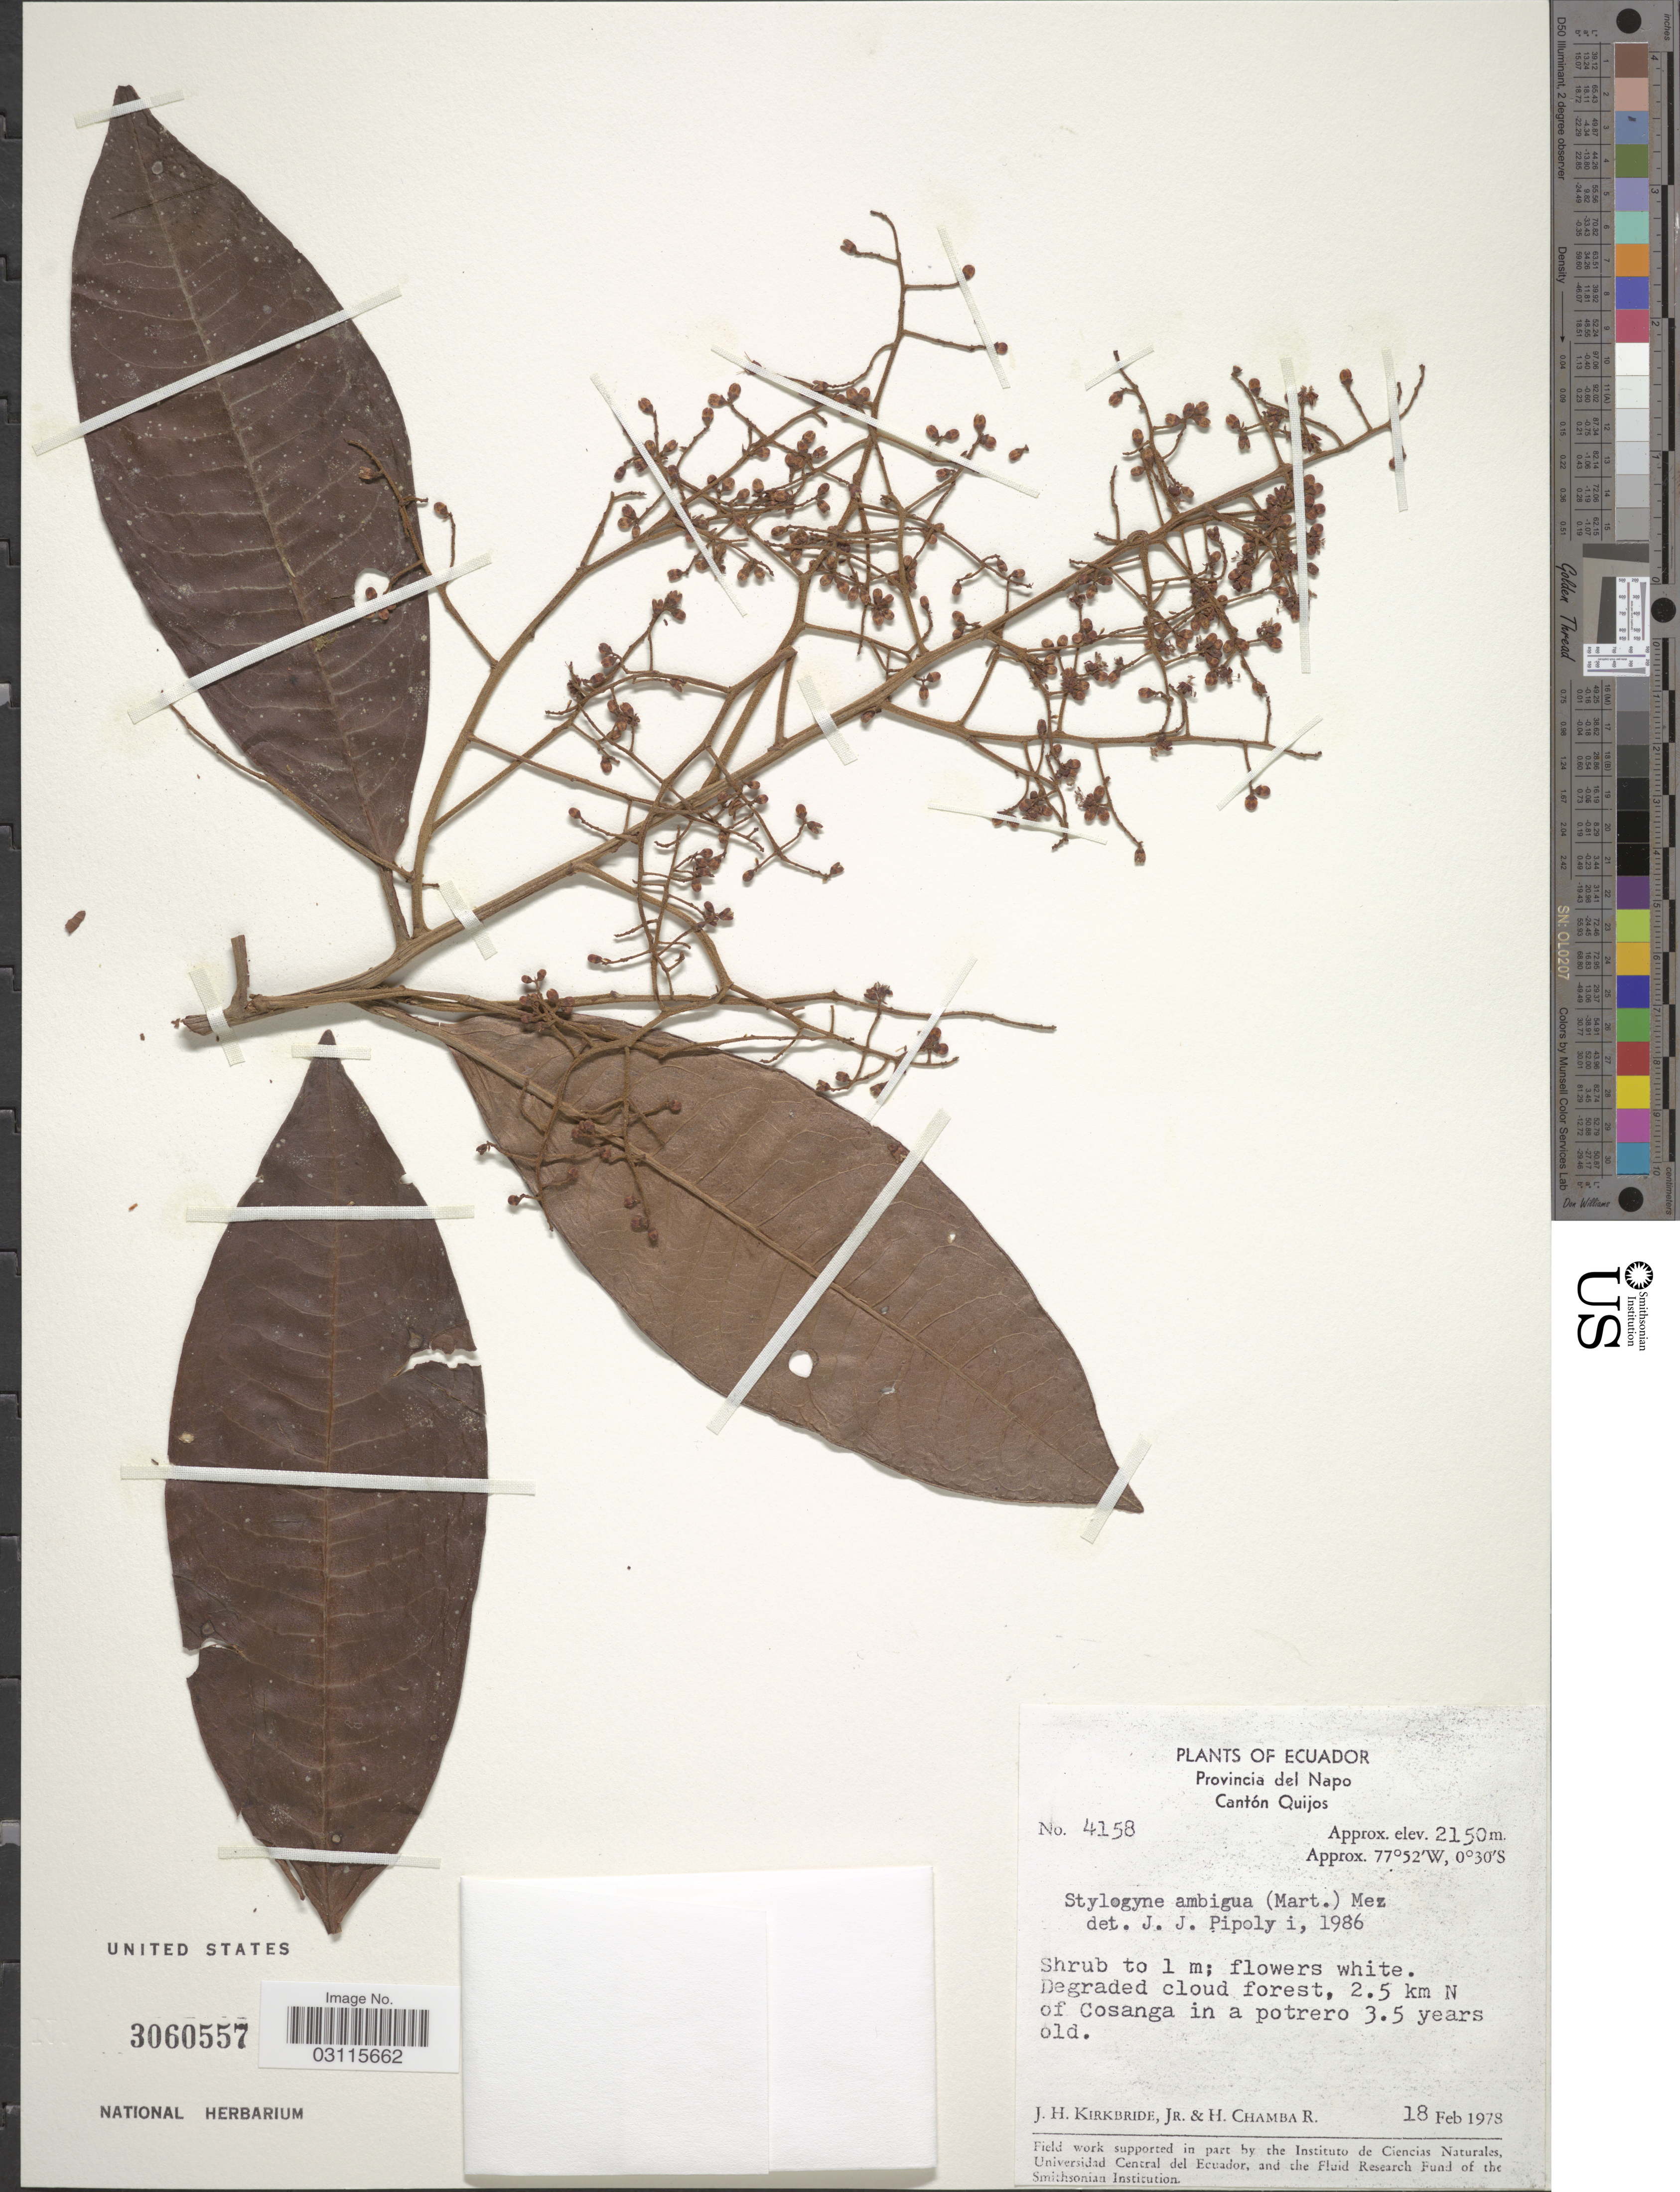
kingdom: Plantae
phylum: Tracheophyta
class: Magnoliopsida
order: Ericales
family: Primulaceae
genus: Stylogyne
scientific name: Stylogyne ambigua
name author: (Mart.) Mez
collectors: J. H. Kirkbride & H. Chamba R.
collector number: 4158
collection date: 1978-02-18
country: Ecuador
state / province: Napo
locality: Provincia del Napo. Cantón Quijos. 2.5 km N of Cosanga in a potrero 3.5 years old.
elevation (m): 2150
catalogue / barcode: US 3060557